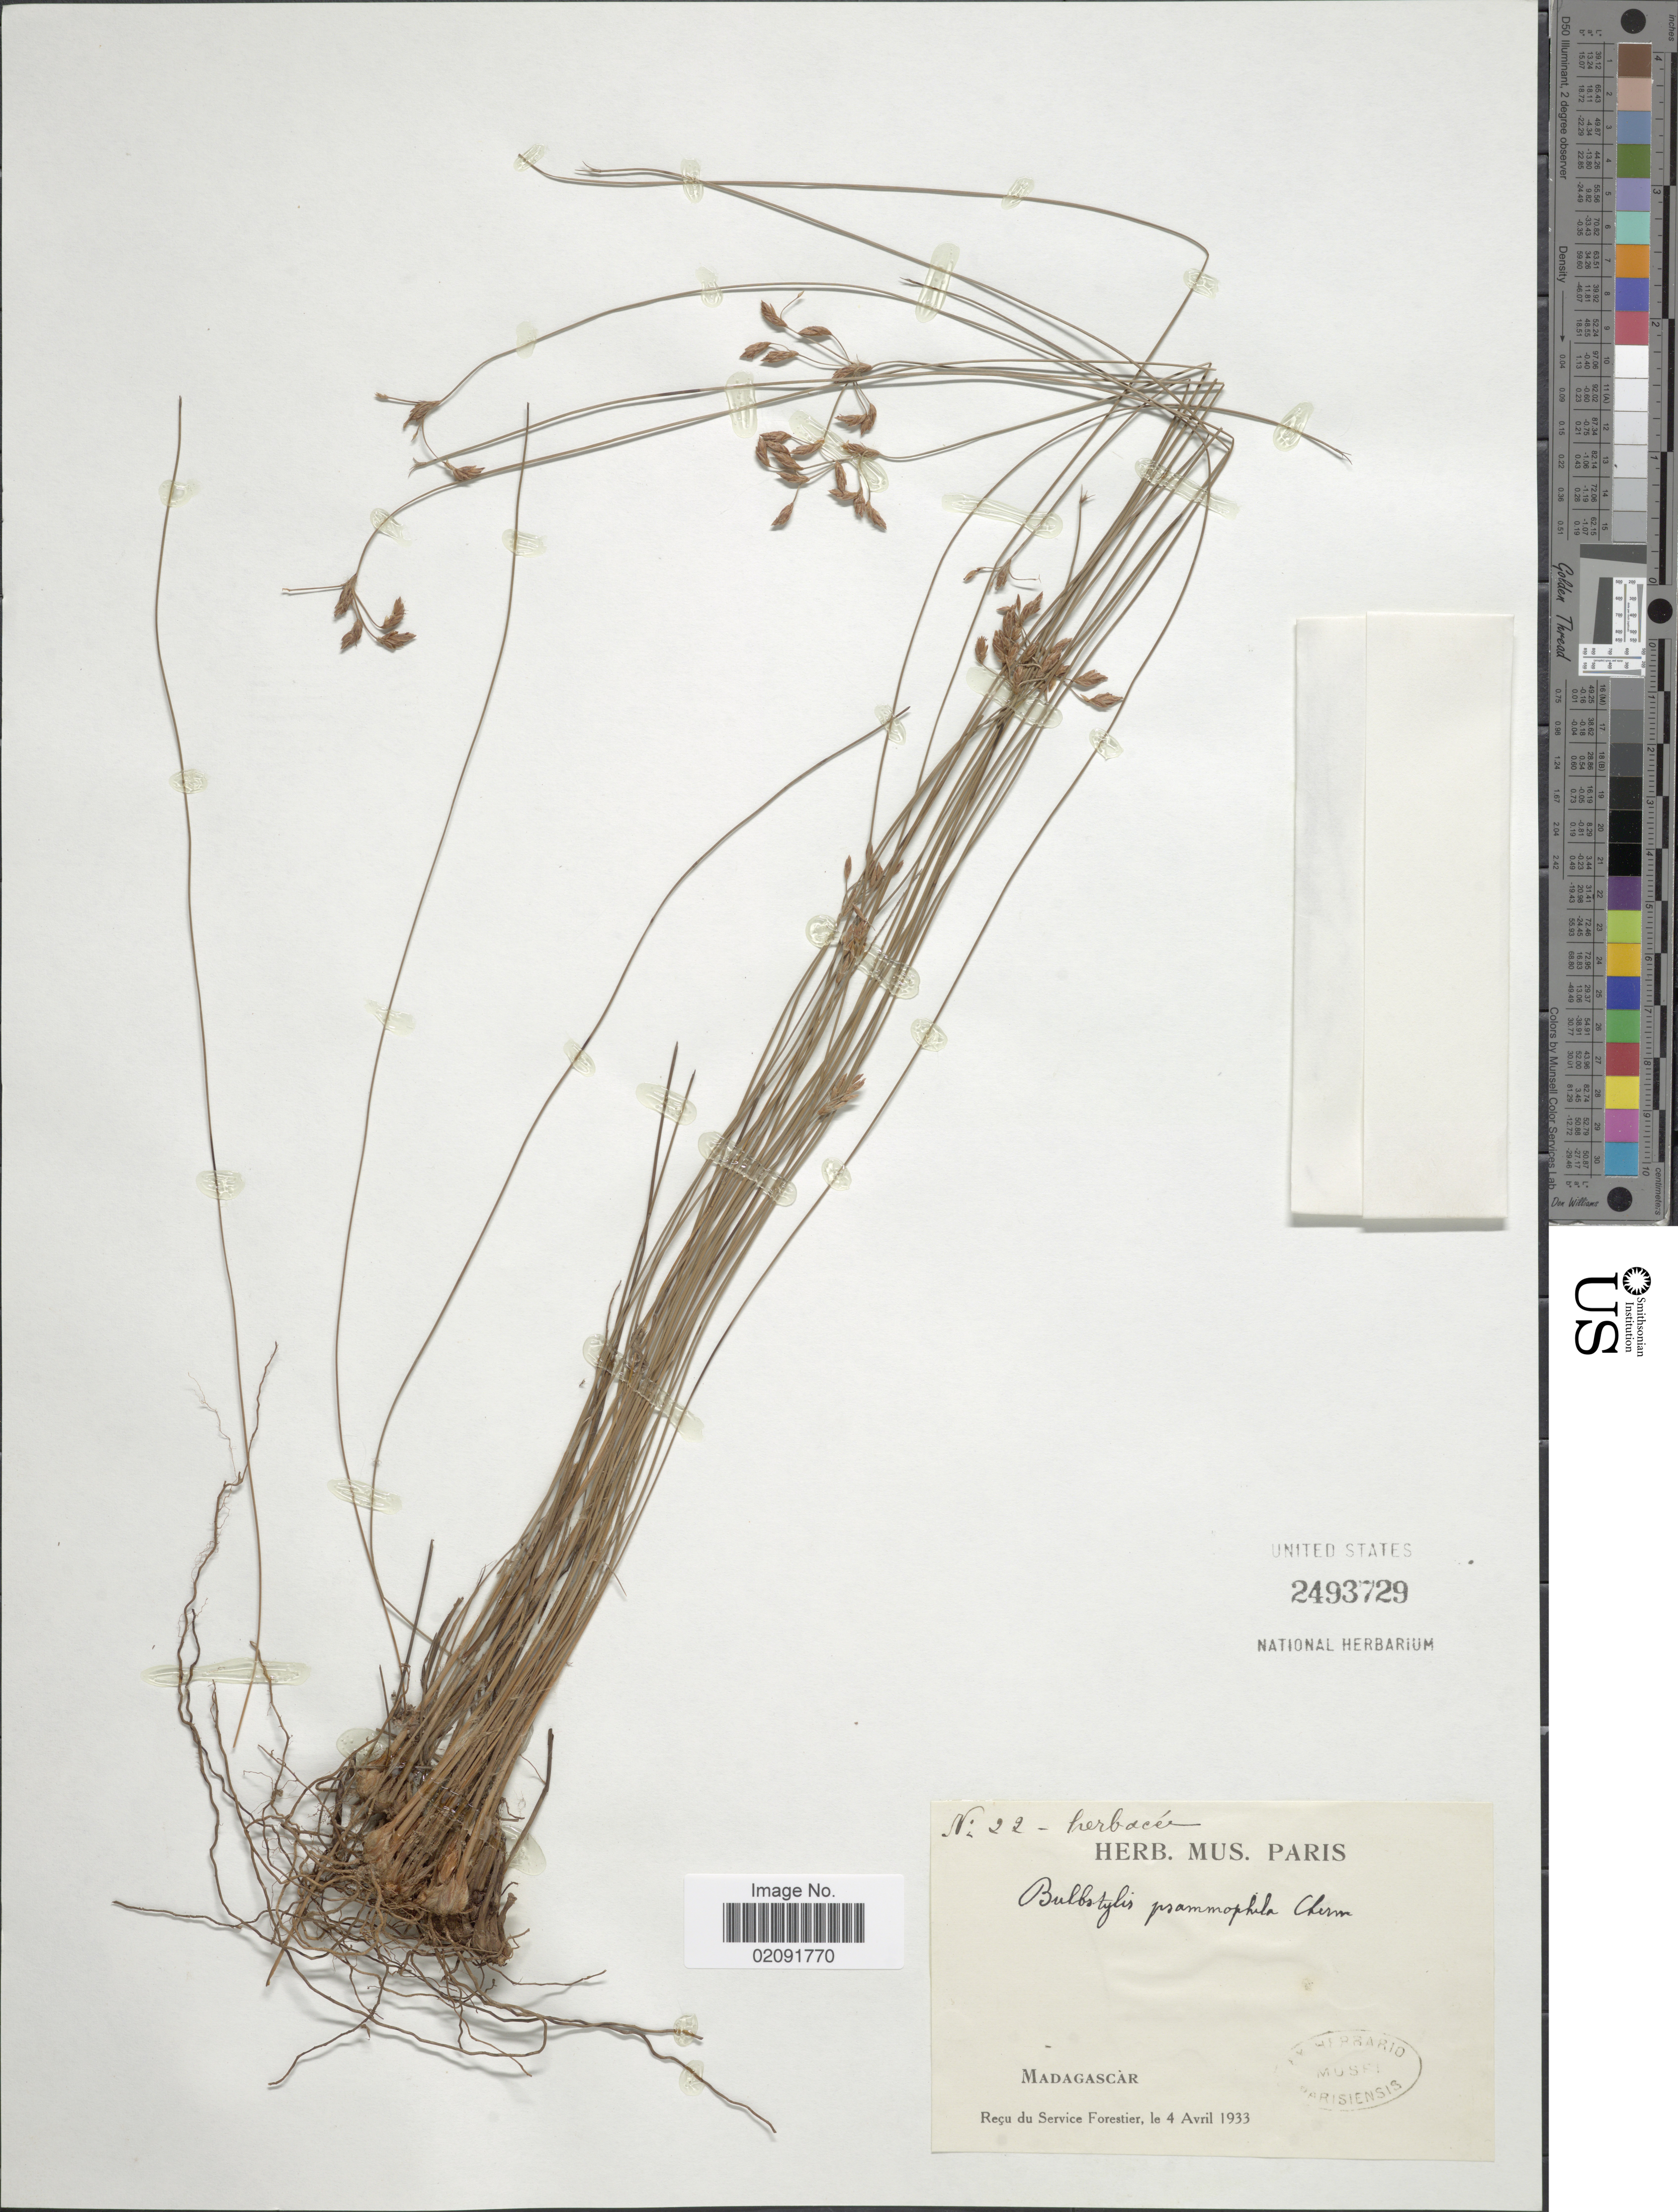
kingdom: Plantae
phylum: Tracheophyta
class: Liliopsida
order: Poales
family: Cyperaceae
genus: Bulbostylis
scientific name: Bulbostylis psammophila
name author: Cherm.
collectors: Service Forestier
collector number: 22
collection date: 1933-04-04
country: Madagascar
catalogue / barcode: US 2493729